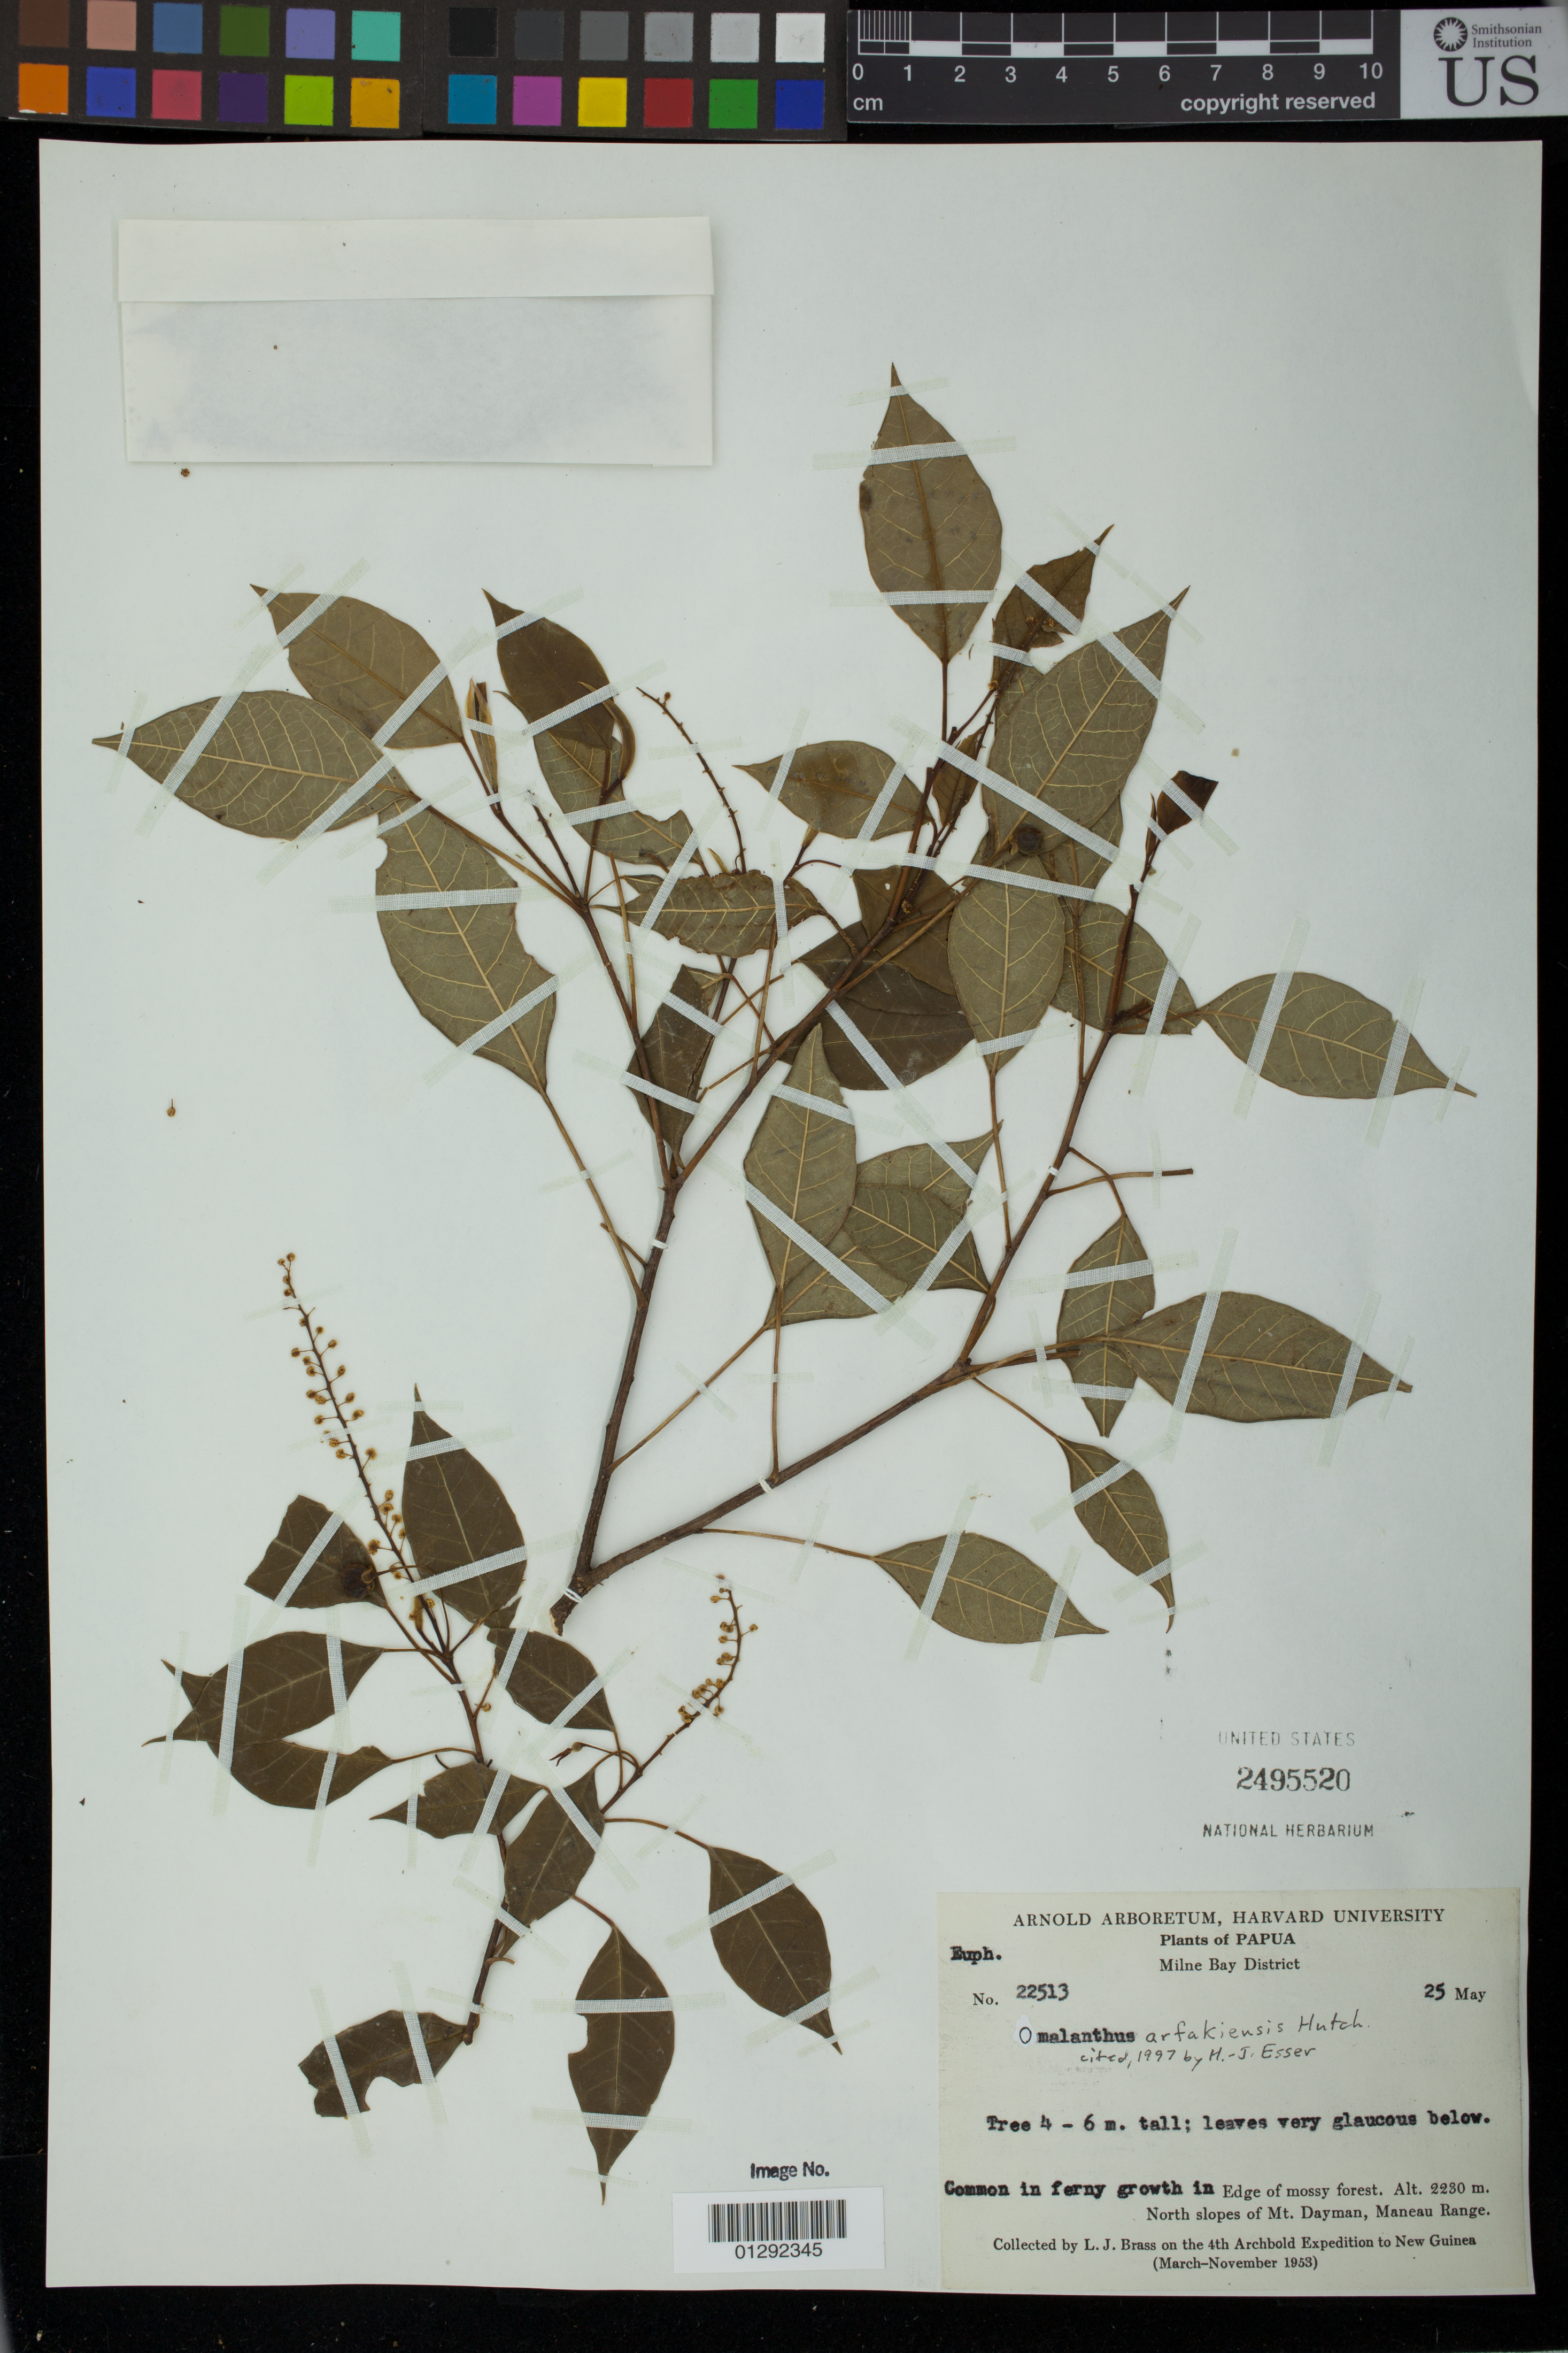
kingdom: Plantae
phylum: Tracheophyta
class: Magnoliopsida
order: Malpighiales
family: Euphorbiaceae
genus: Homalanthus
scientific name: Homalanthus arfakiensis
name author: Hutch.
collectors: L. J. Brass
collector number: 22513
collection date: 1953-05-25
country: Papua New Guinea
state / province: Milne Bay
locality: North slopes of Mt. Dayman, Maneau Range.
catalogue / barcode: US 2495520